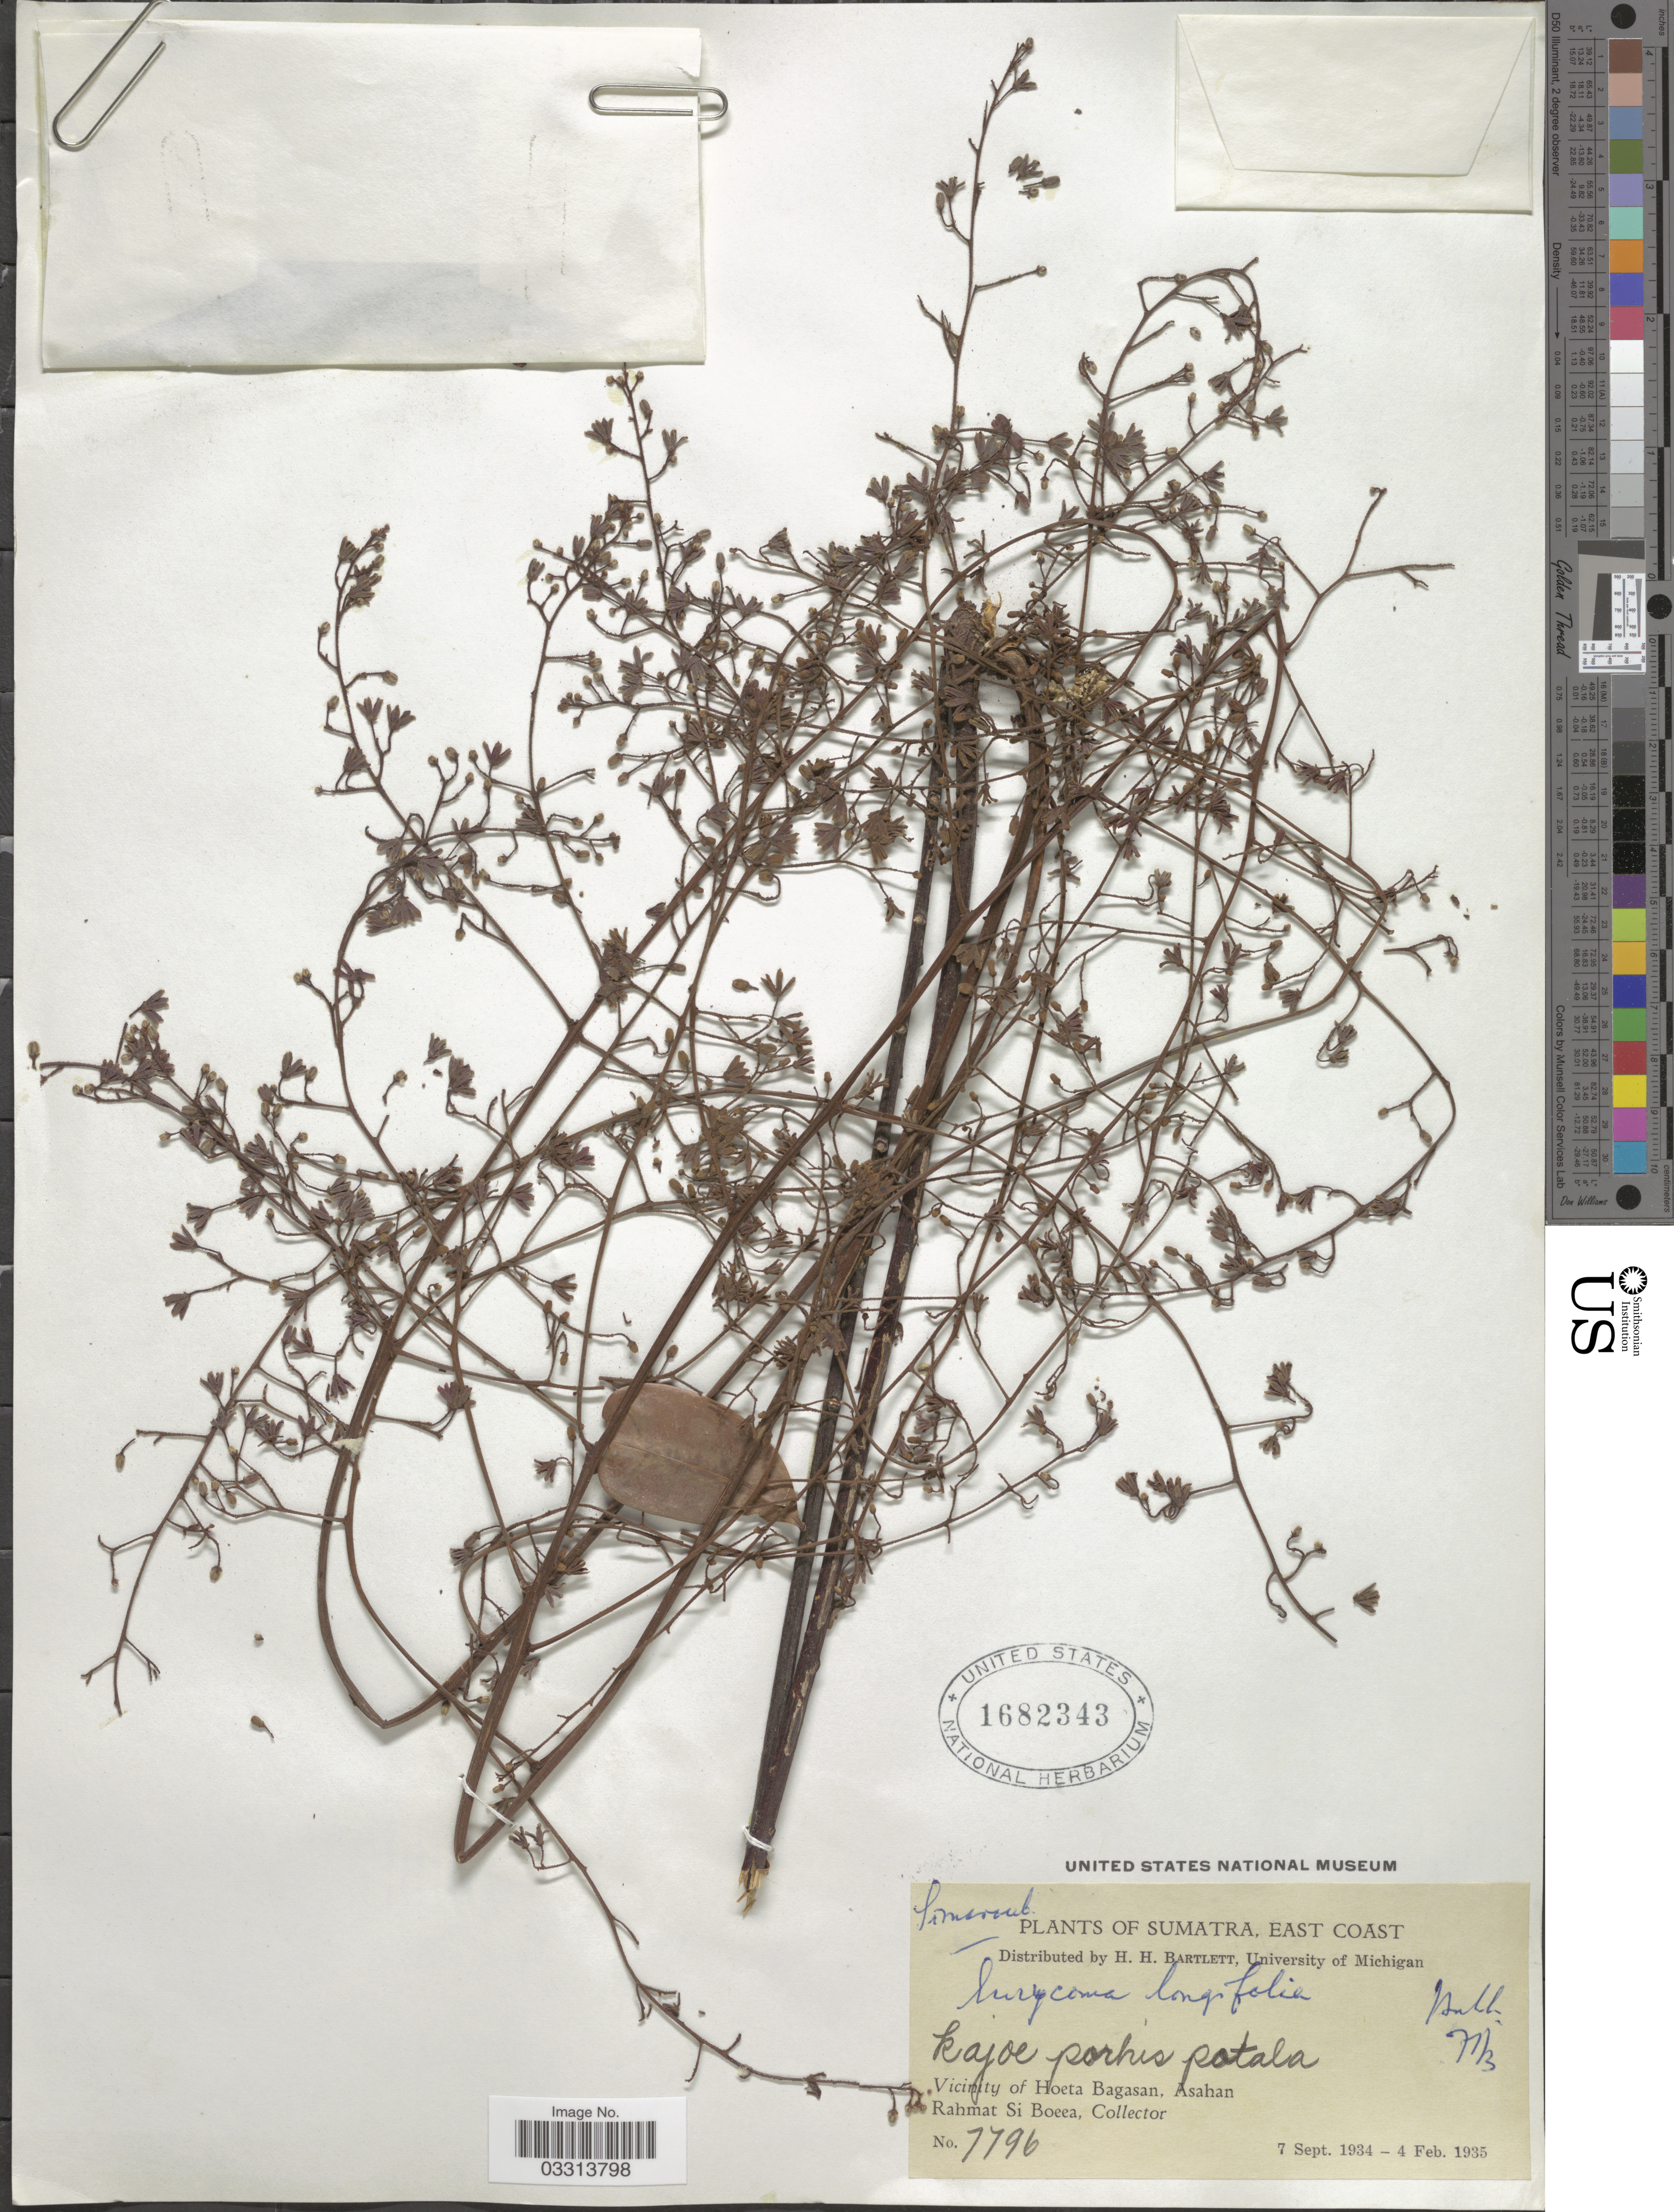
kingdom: Plantae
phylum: Tracheophyta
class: Magnoliopsida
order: Sapindales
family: Simaroubaceae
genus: Eurycoma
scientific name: Eurycoma longifolia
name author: Jack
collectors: Rahmat Si Boeea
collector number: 7796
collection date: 1934-09-07/1935-02-04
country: Indonesia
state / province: Sumatra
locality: East Coast, Vicinity of Hoeta Bagasan, Asahan.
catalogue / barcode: US 1682343